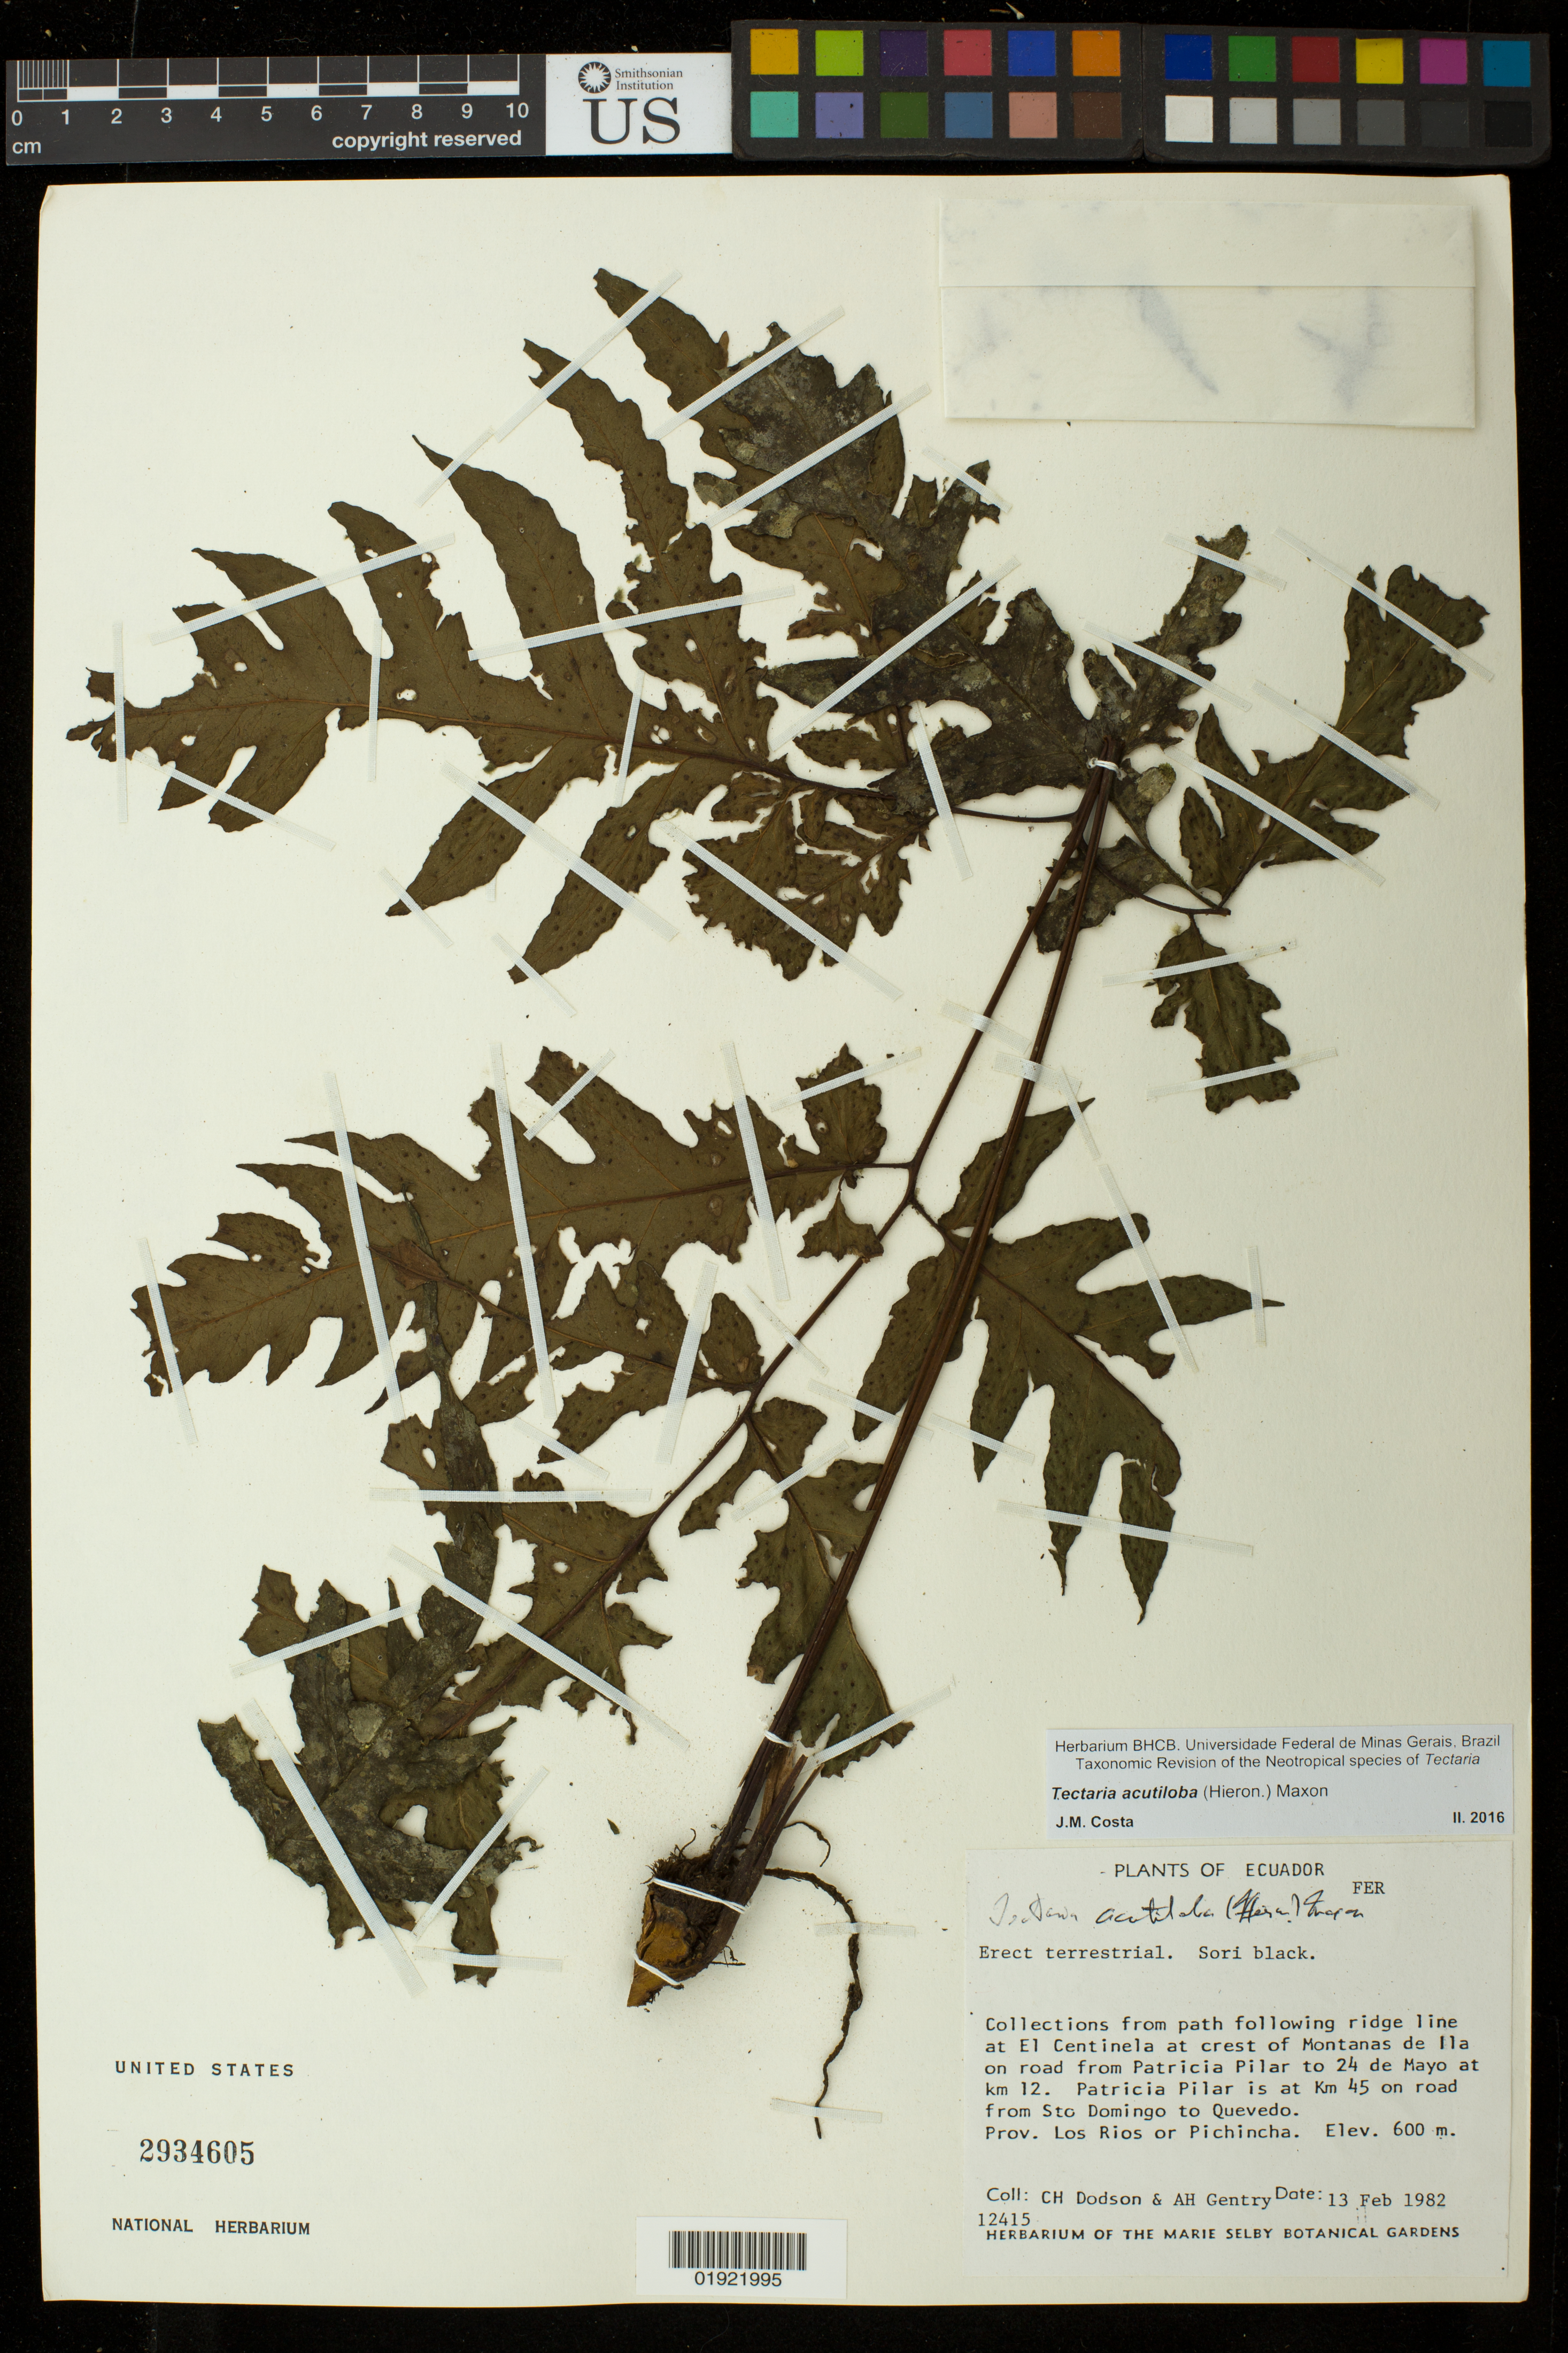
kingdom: Plantae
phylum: Tracheophyta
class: Polypodiopsida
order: Polypodiales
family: Tectariaceae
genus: Tectaria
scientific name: Tectaria acutiloba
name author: (Hieron.) Maxon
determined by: Costa, J. M.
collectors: C. H. Dodson & A. H. Gentry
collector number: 12415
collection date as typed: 13 Feb 1982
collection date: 1982-02-13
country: Ecuador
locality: path following ridge line at El Centinela at crest of Montanas de Ila on road from Patricia Pilar to 24 de Mayo at km 12. Patricia Pilas is at km 45 on road from Sto. Domingo to Quevedo. Los Rios or Pichincha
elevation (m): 600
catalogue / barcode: US 2934605